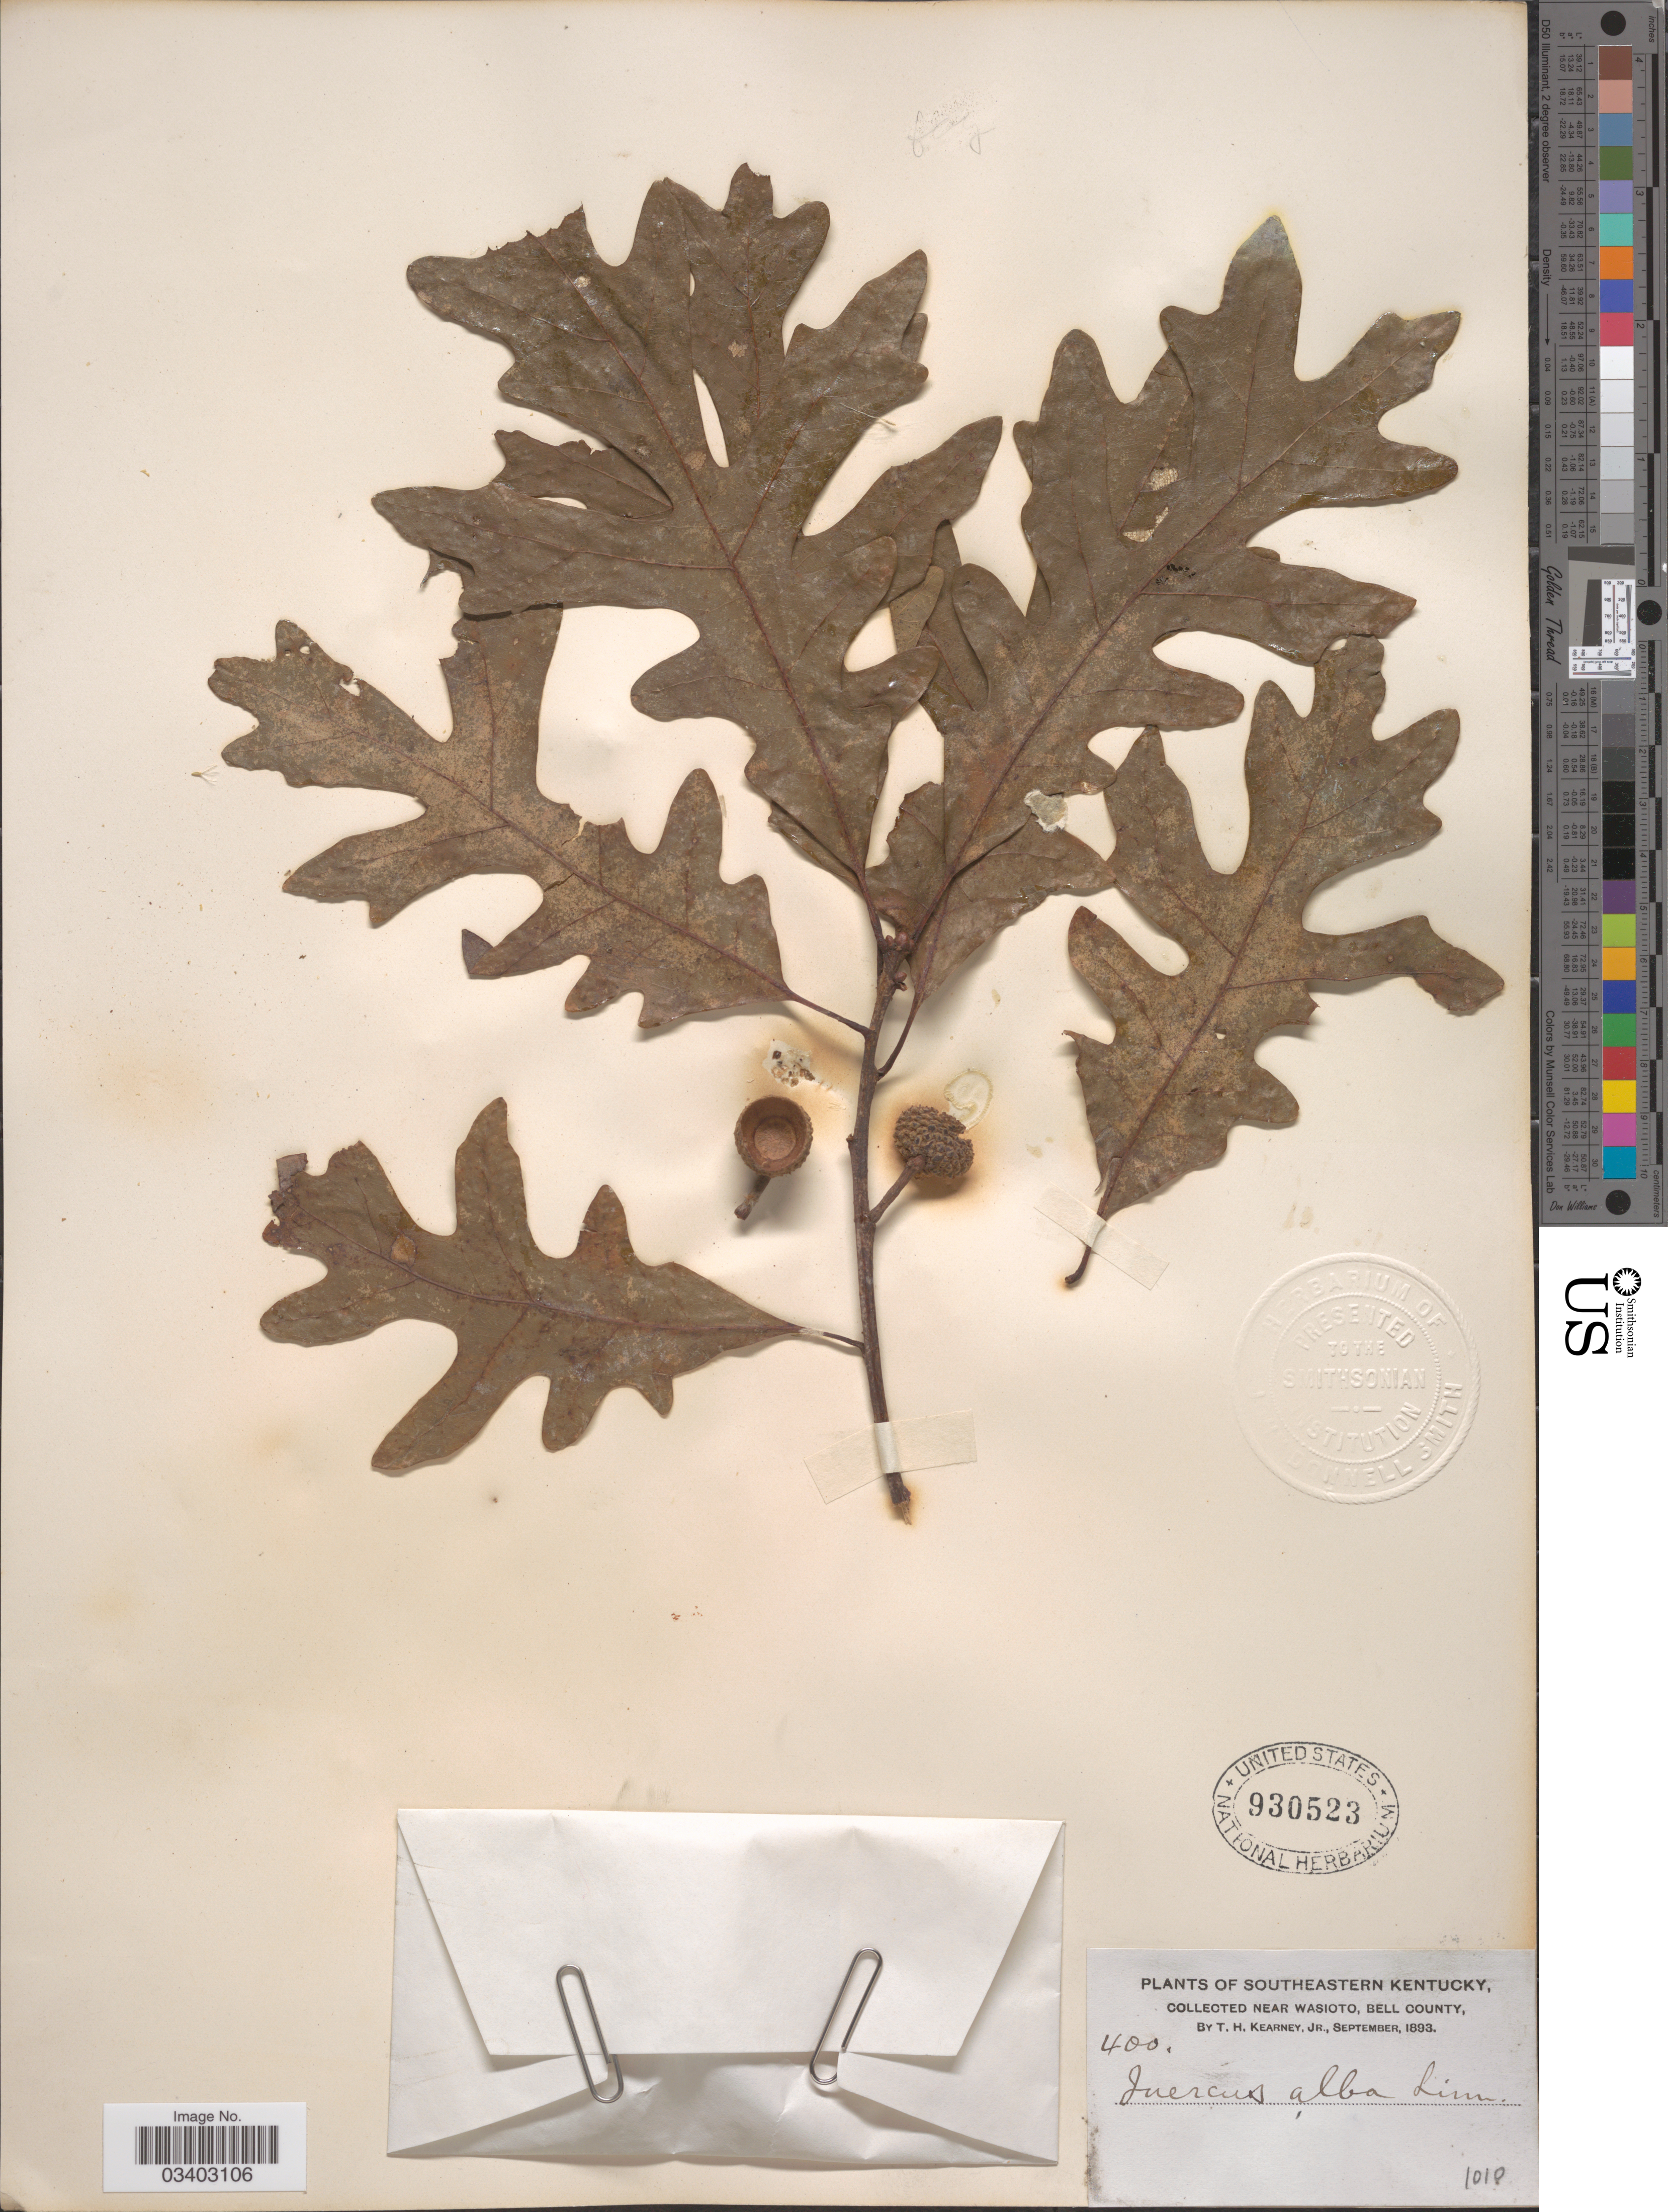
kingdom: Plantae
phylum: Tracheophyta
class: Magnoliopsida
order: Fagales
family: Fagaceae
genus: Quercus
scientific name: Quercus alba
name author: L.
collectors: T. H. Kearney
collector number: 400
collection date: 1893-09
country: United States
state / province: Kentucky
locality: Southeastern Kentucky. Near Wasioto, Bell County.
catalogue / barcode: US 930523